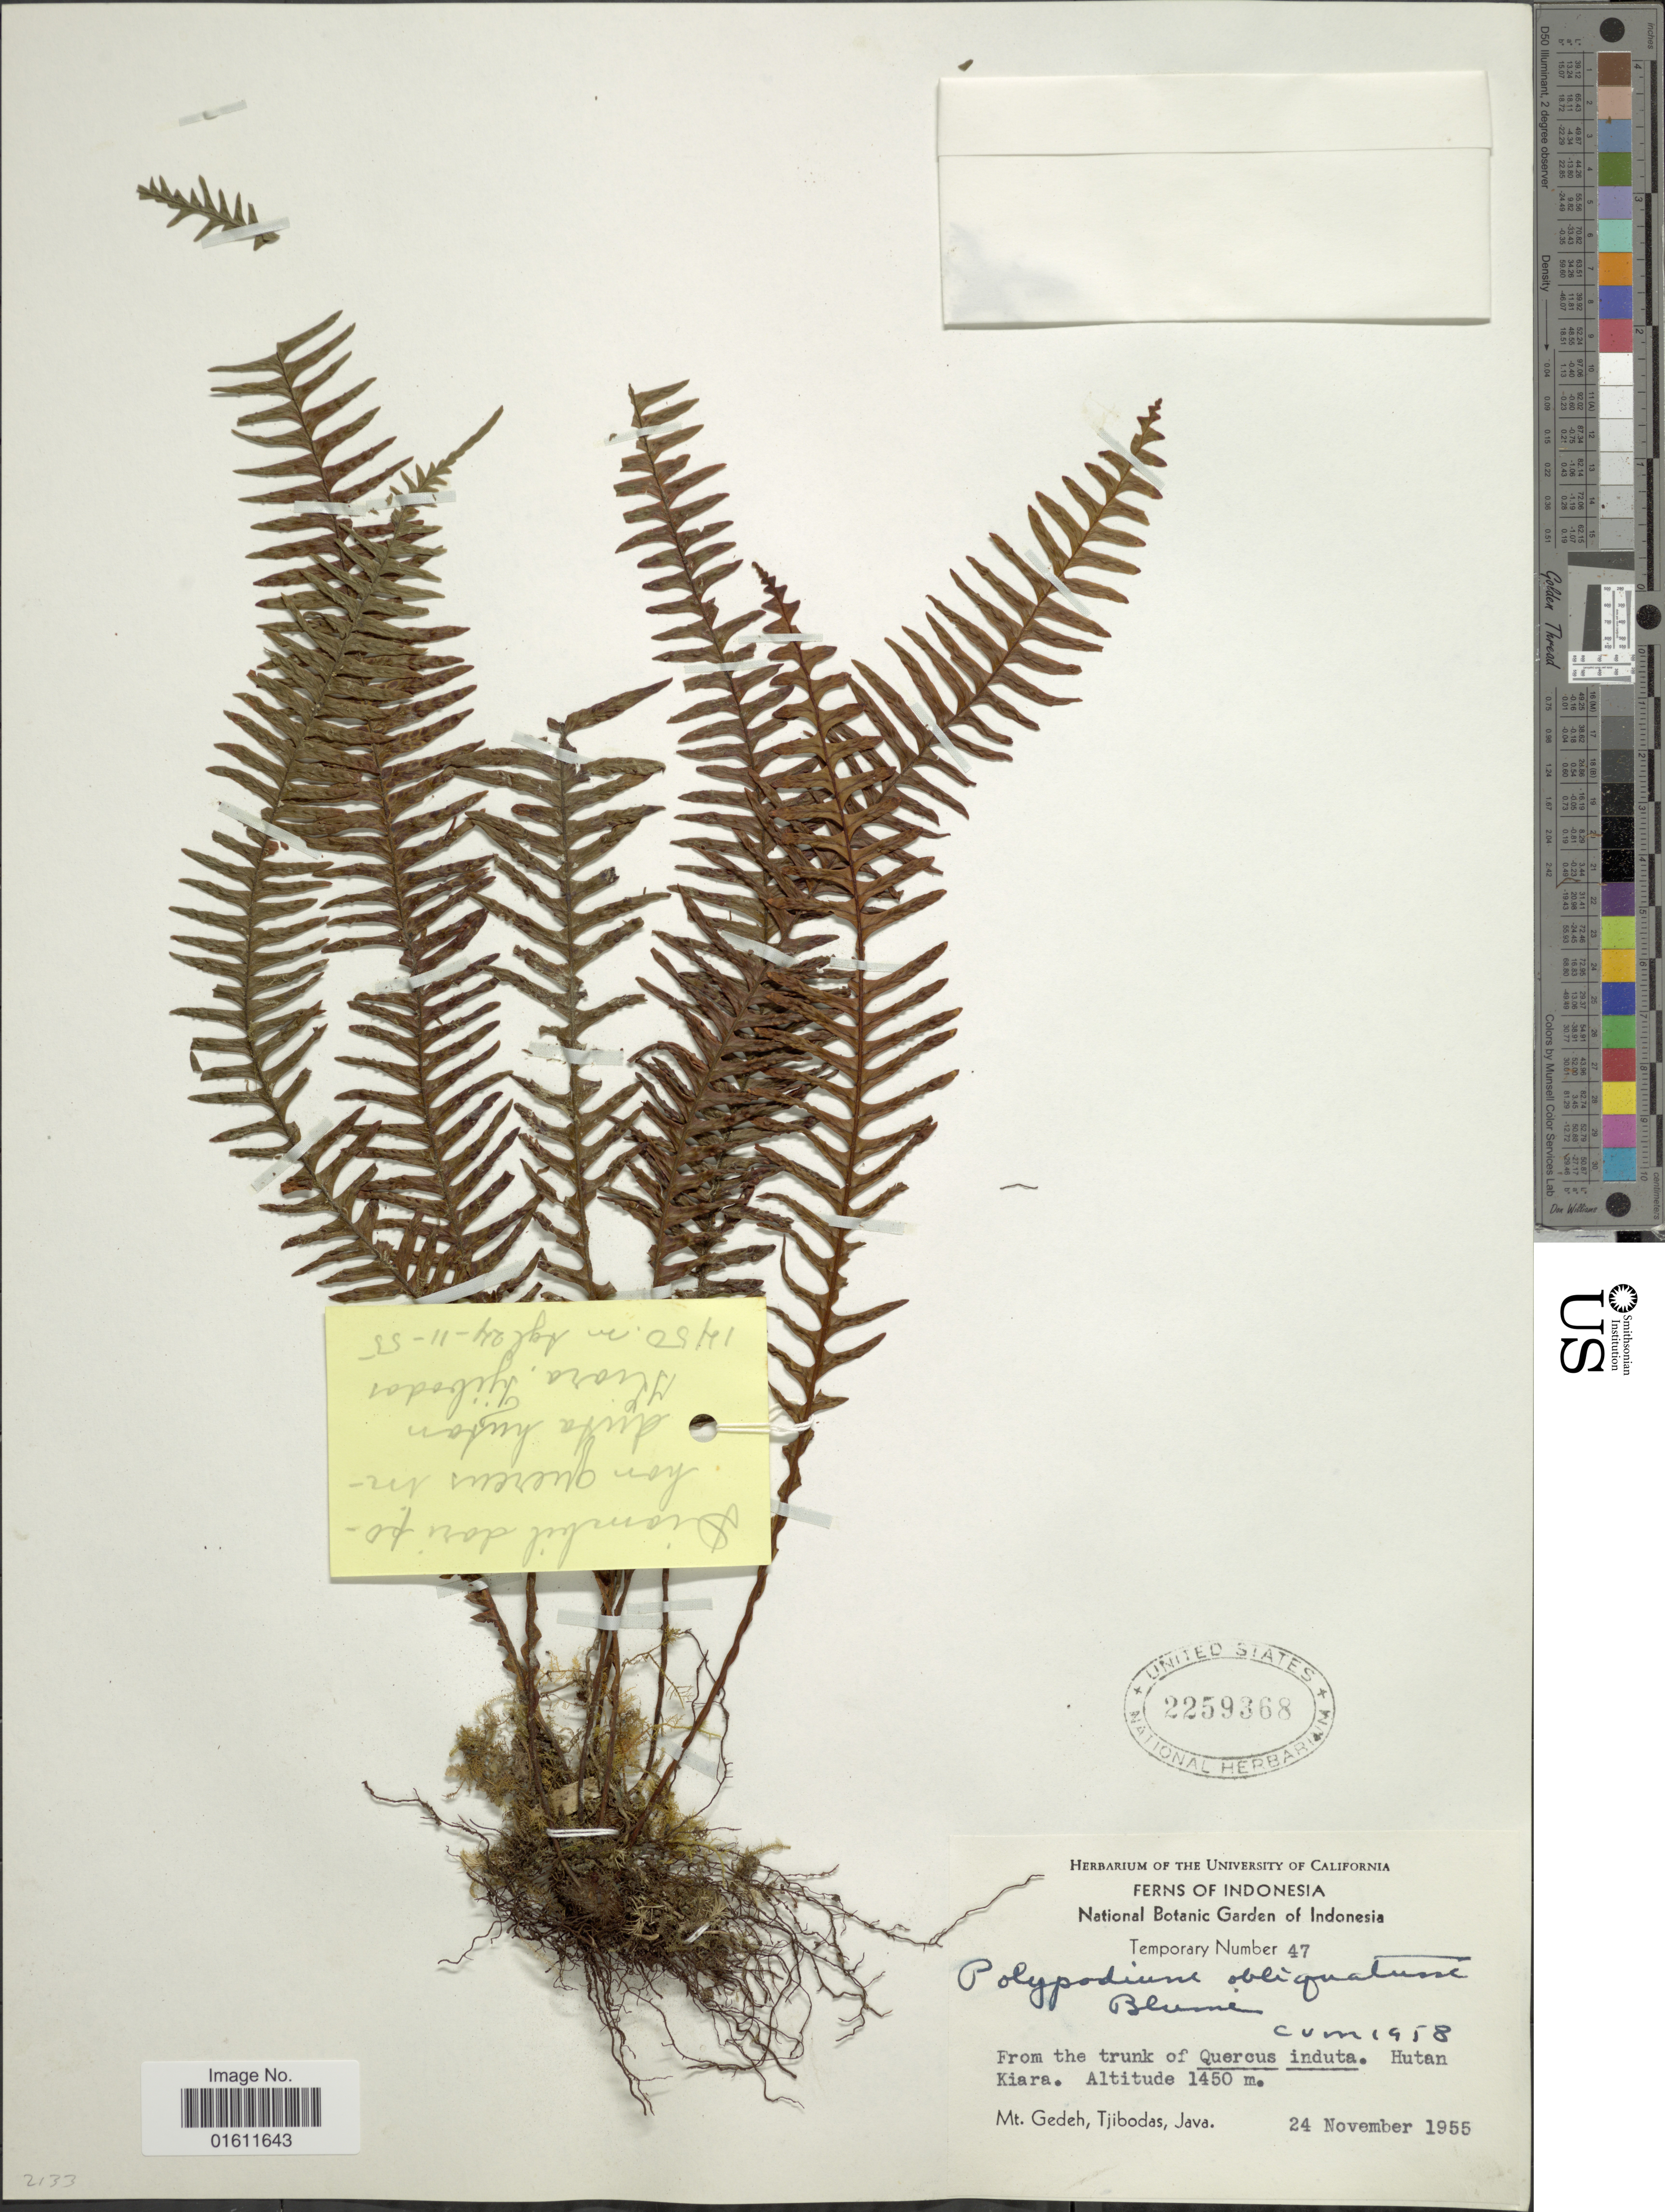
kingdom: Plantae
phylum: Tracheophyta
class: Polypodiopsida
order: Polypodiales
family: Polypodiaceae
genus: Prosaptia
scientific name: Prosaptia obliquata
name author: (Blume) Mett.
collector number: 47?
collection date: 1955-11-24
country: Indonesia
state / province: Java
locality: Hutan Kiara, Mt. Gedeh, Tjibodas.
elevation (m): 1450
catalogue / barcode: US 2259368